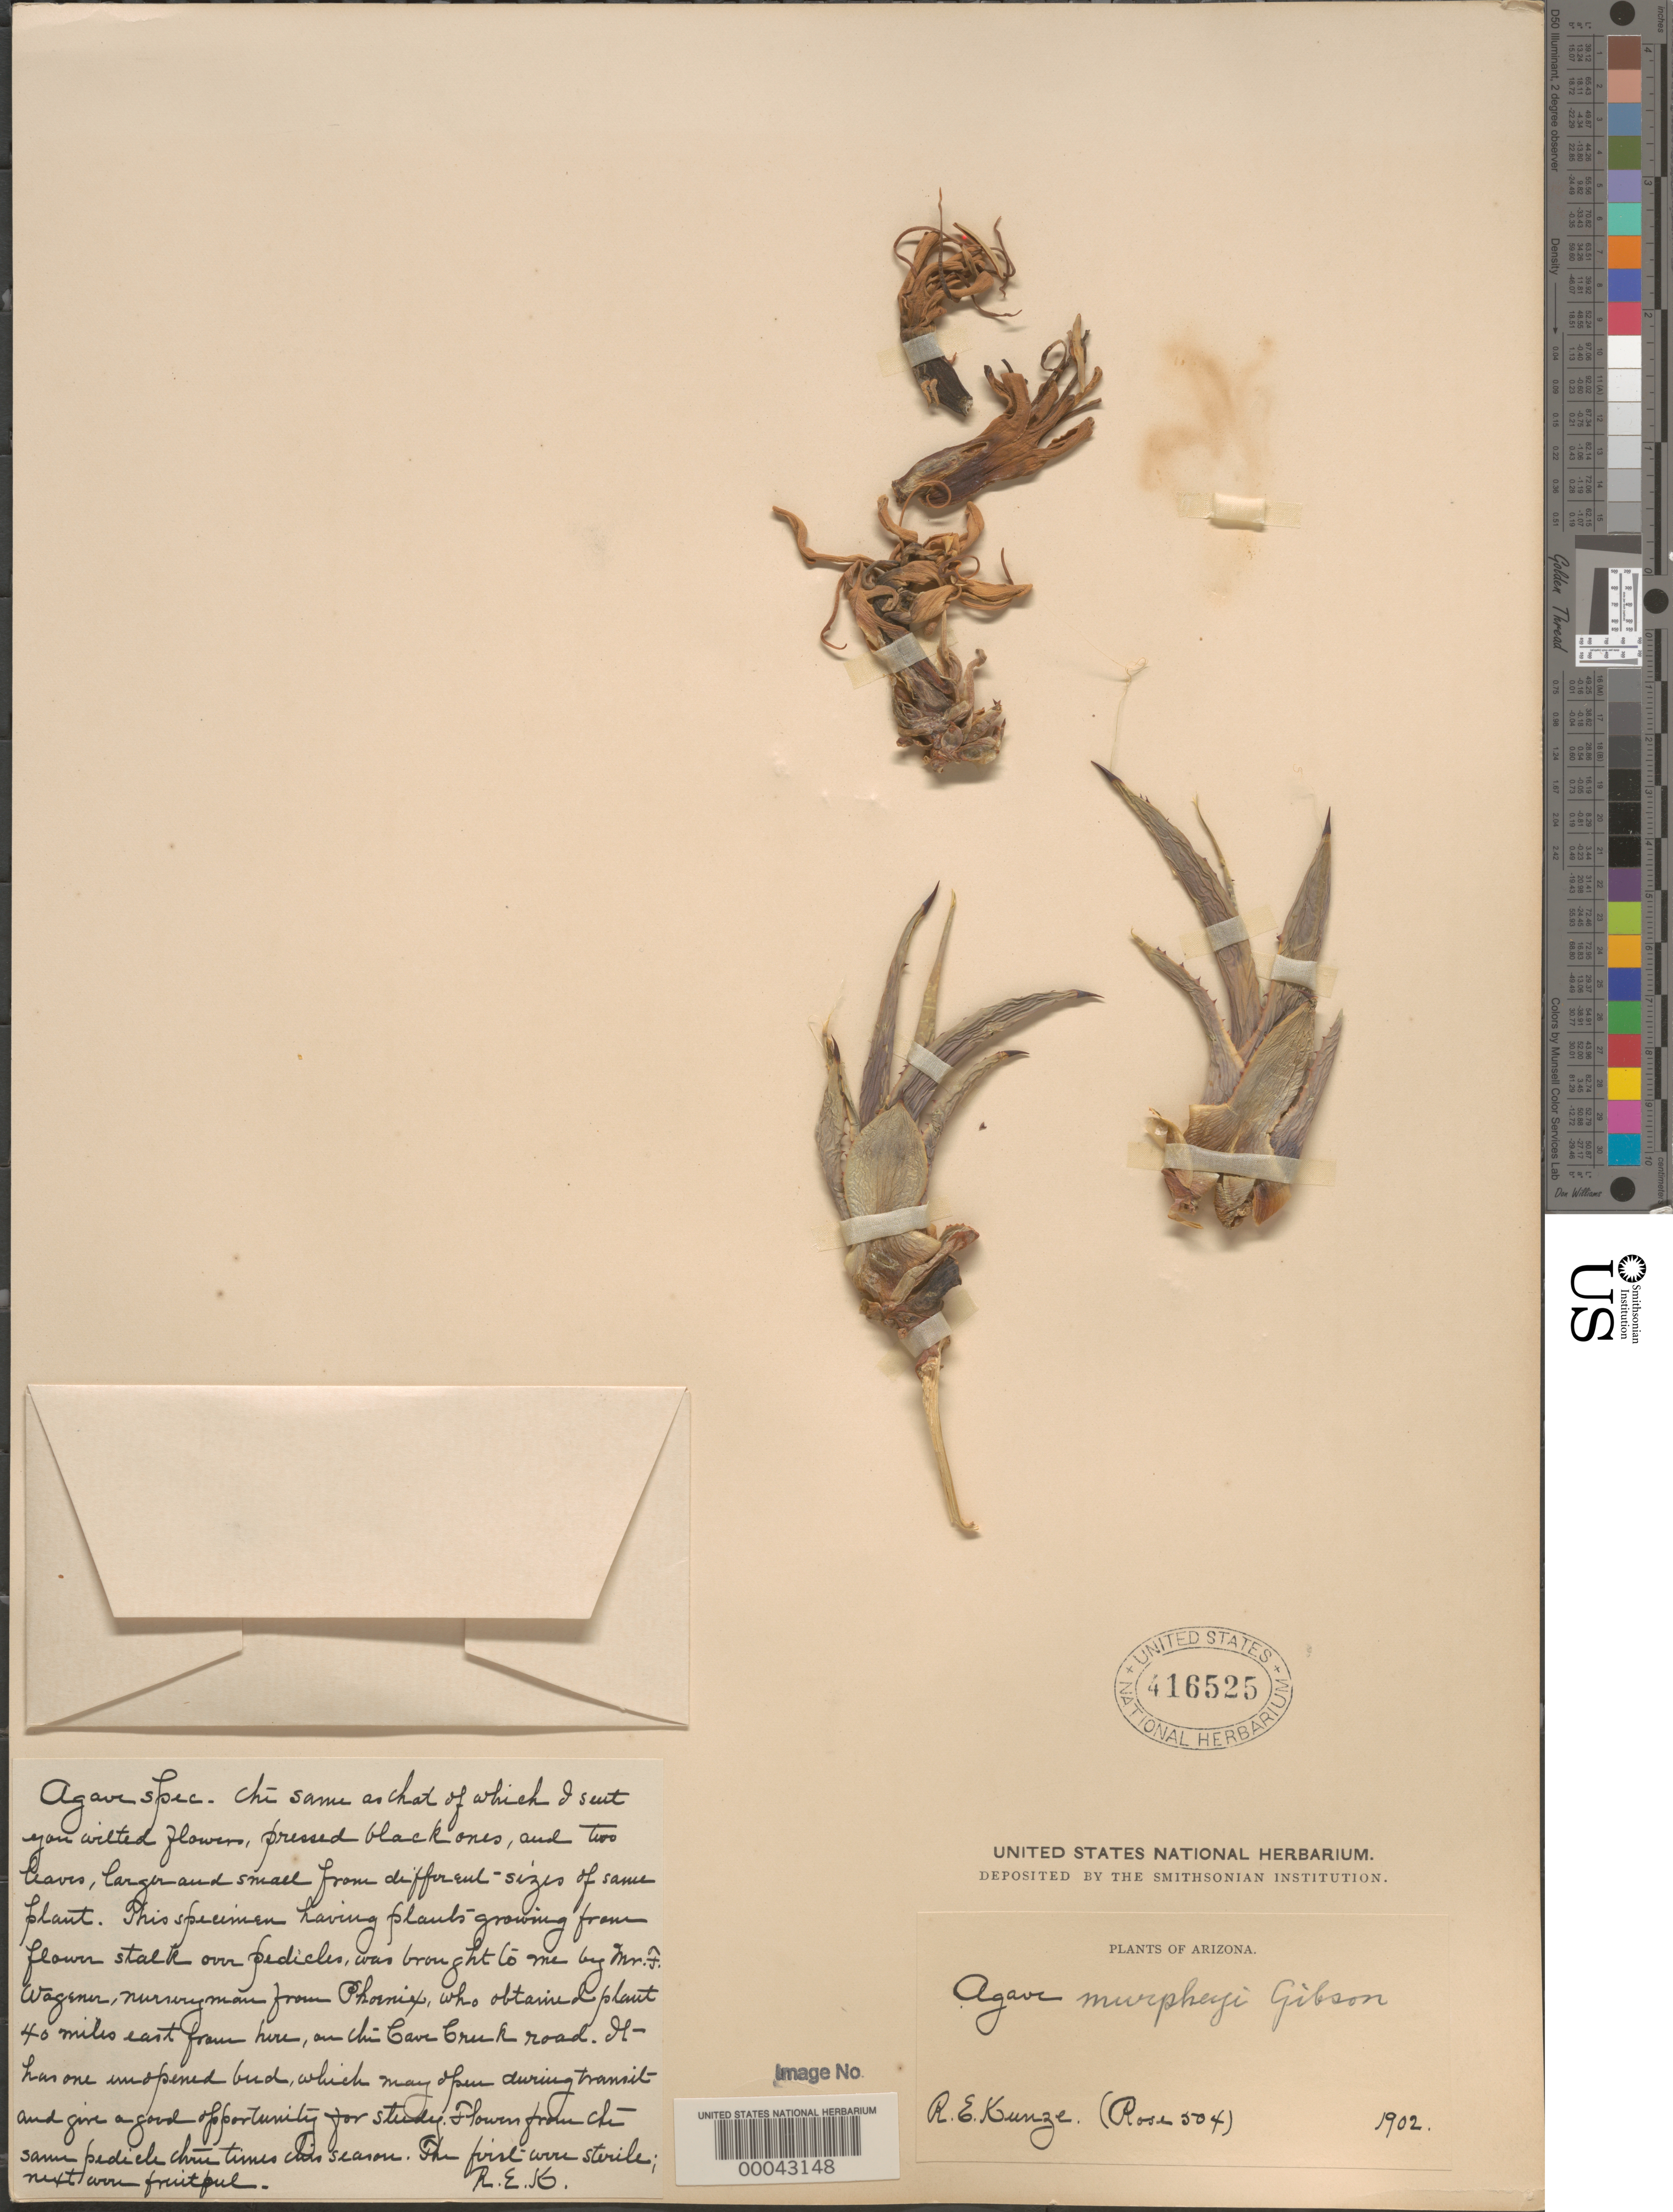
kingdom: Plantae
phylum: Tracheophyta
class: Liliopsida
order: Asparagales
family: Asparagaceae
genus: Agave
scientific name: Agave murpheyi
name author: F. Gibson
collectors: R. E. Kunze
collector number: Rose 504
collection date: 1902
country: United States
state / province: Arizona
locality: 40 miles east from here, on the Cave Creek road.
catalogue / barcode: US 416525